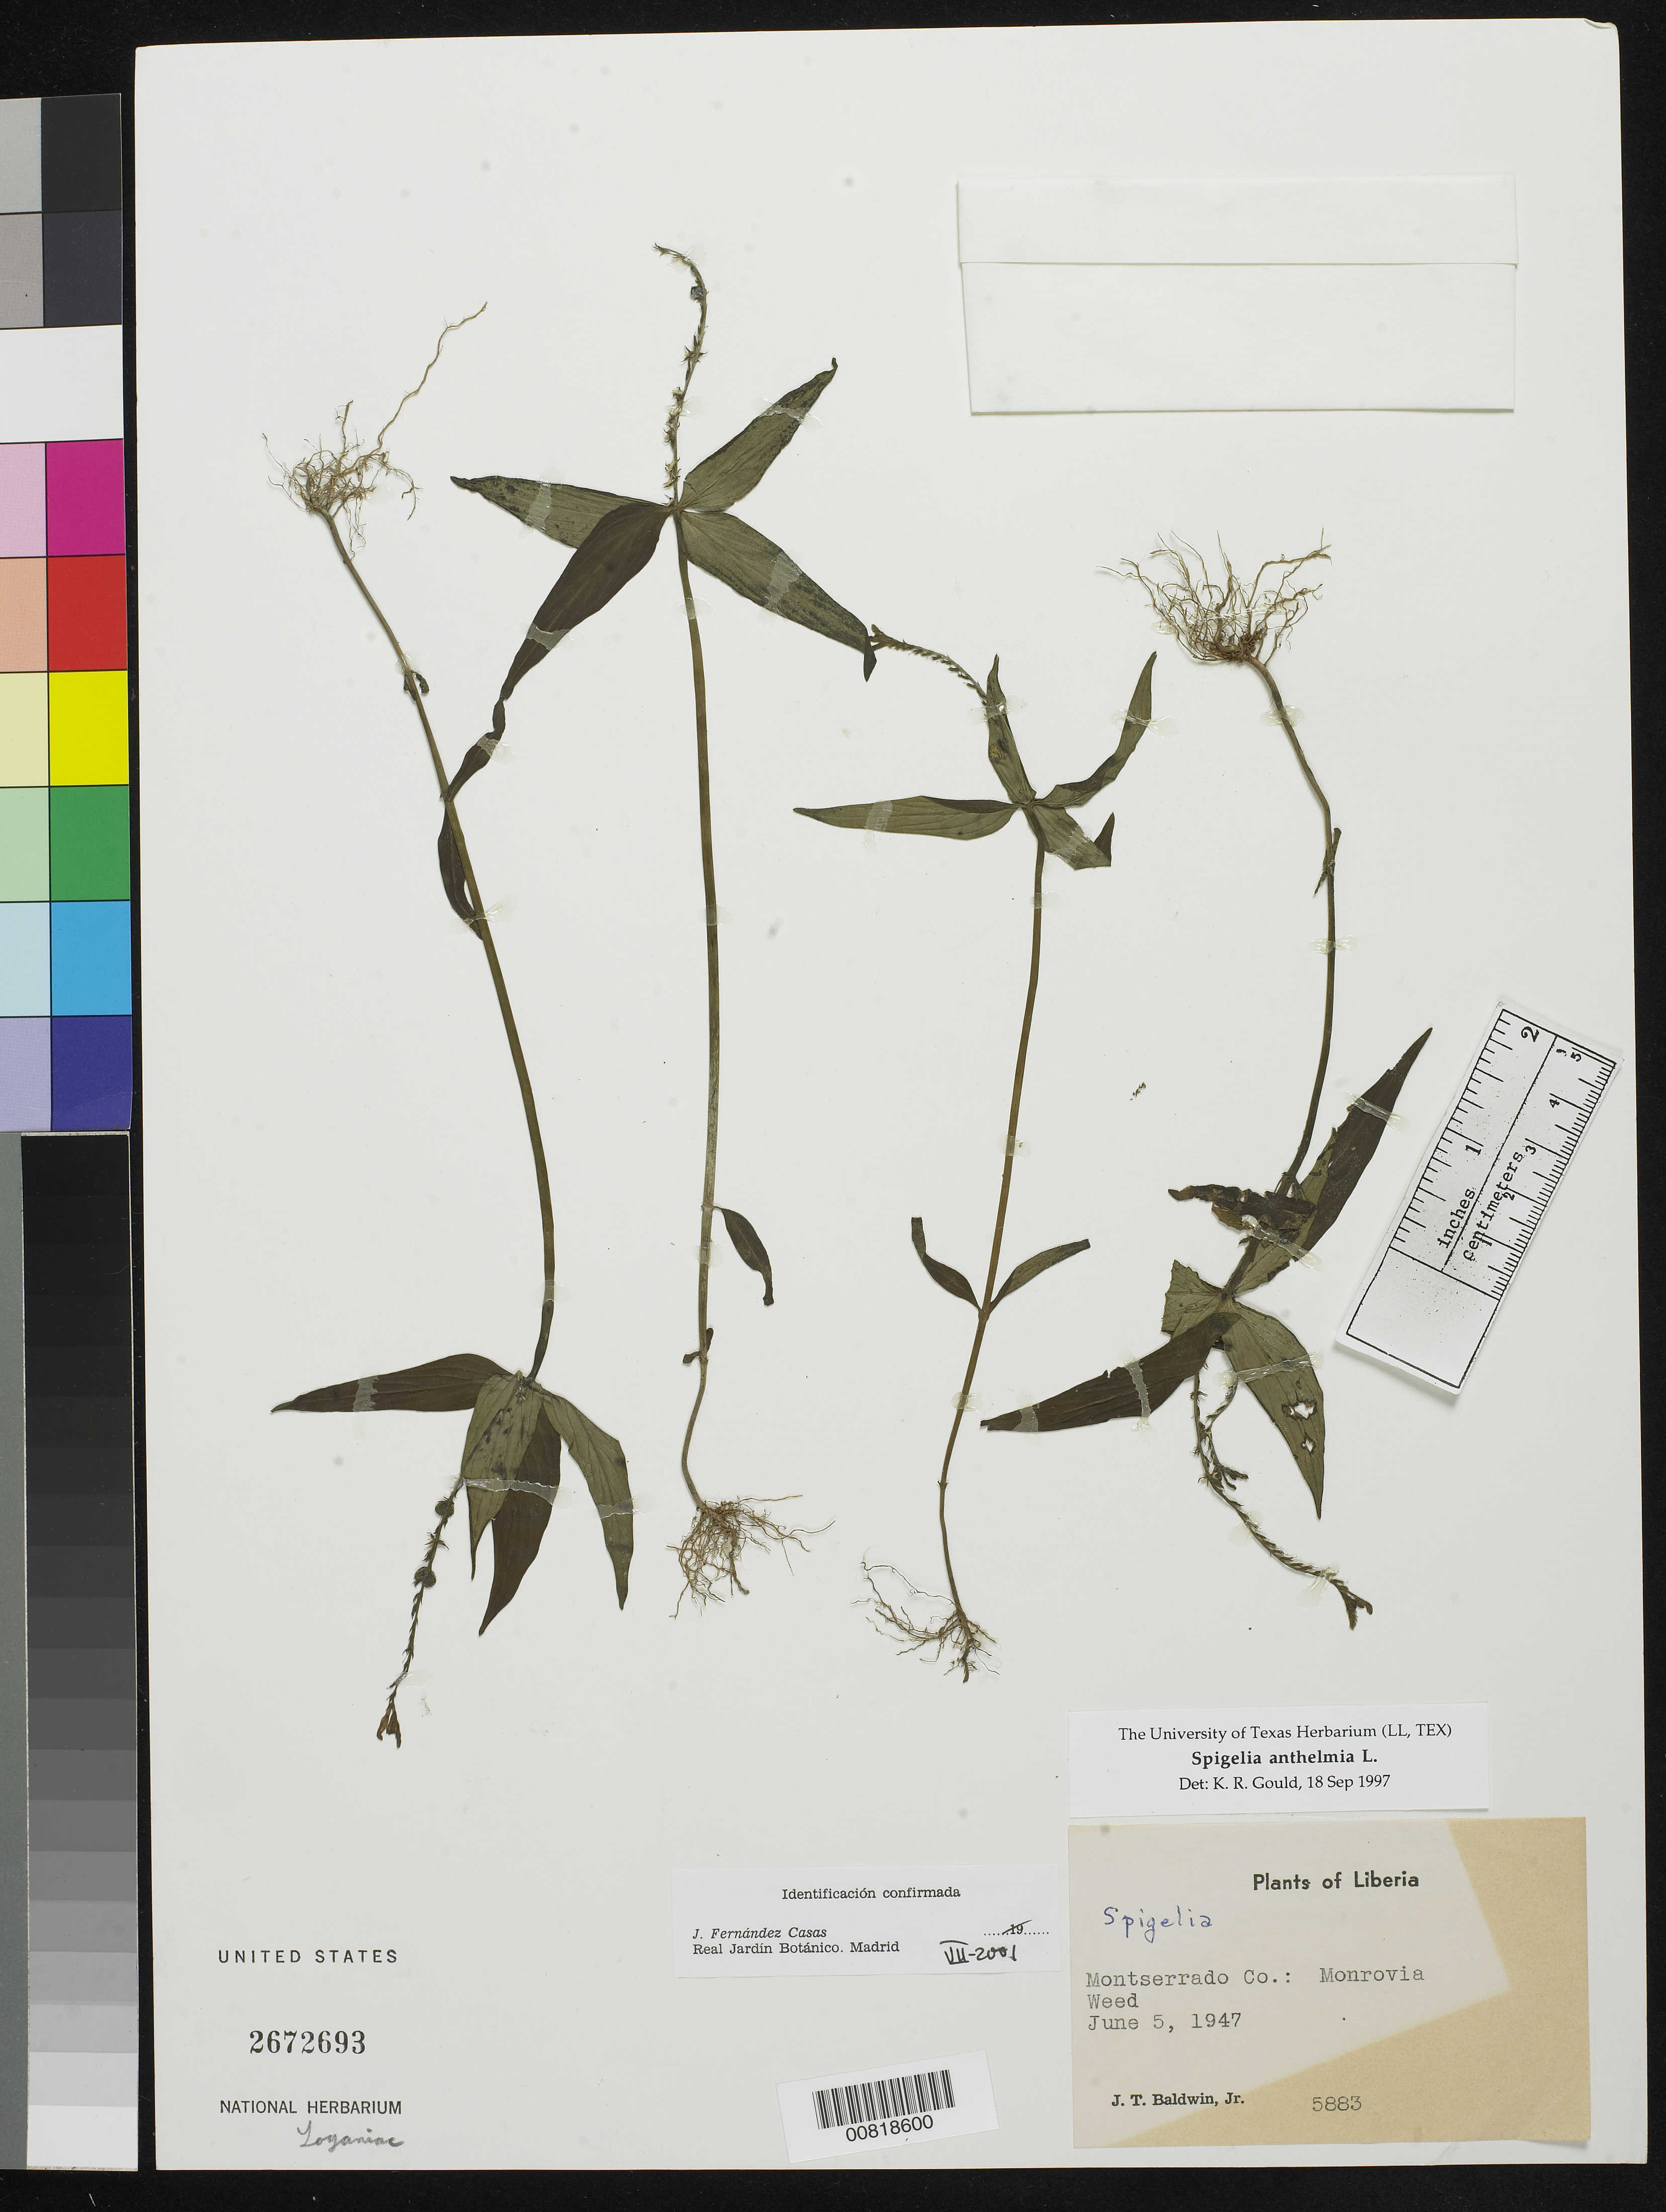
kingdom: Plantae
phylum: Tracheophyta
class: Magnoliopsida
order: Gentianales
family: Loganiaceae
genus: Spigelia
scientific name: Spigelia anthelmia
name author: L.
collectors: J. T. Baldwin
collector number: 5883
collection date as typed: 5 Jun 1947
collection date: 1947-06-05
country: Liberia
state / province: Montserrado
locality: Monrovia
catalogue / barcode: US 2672693